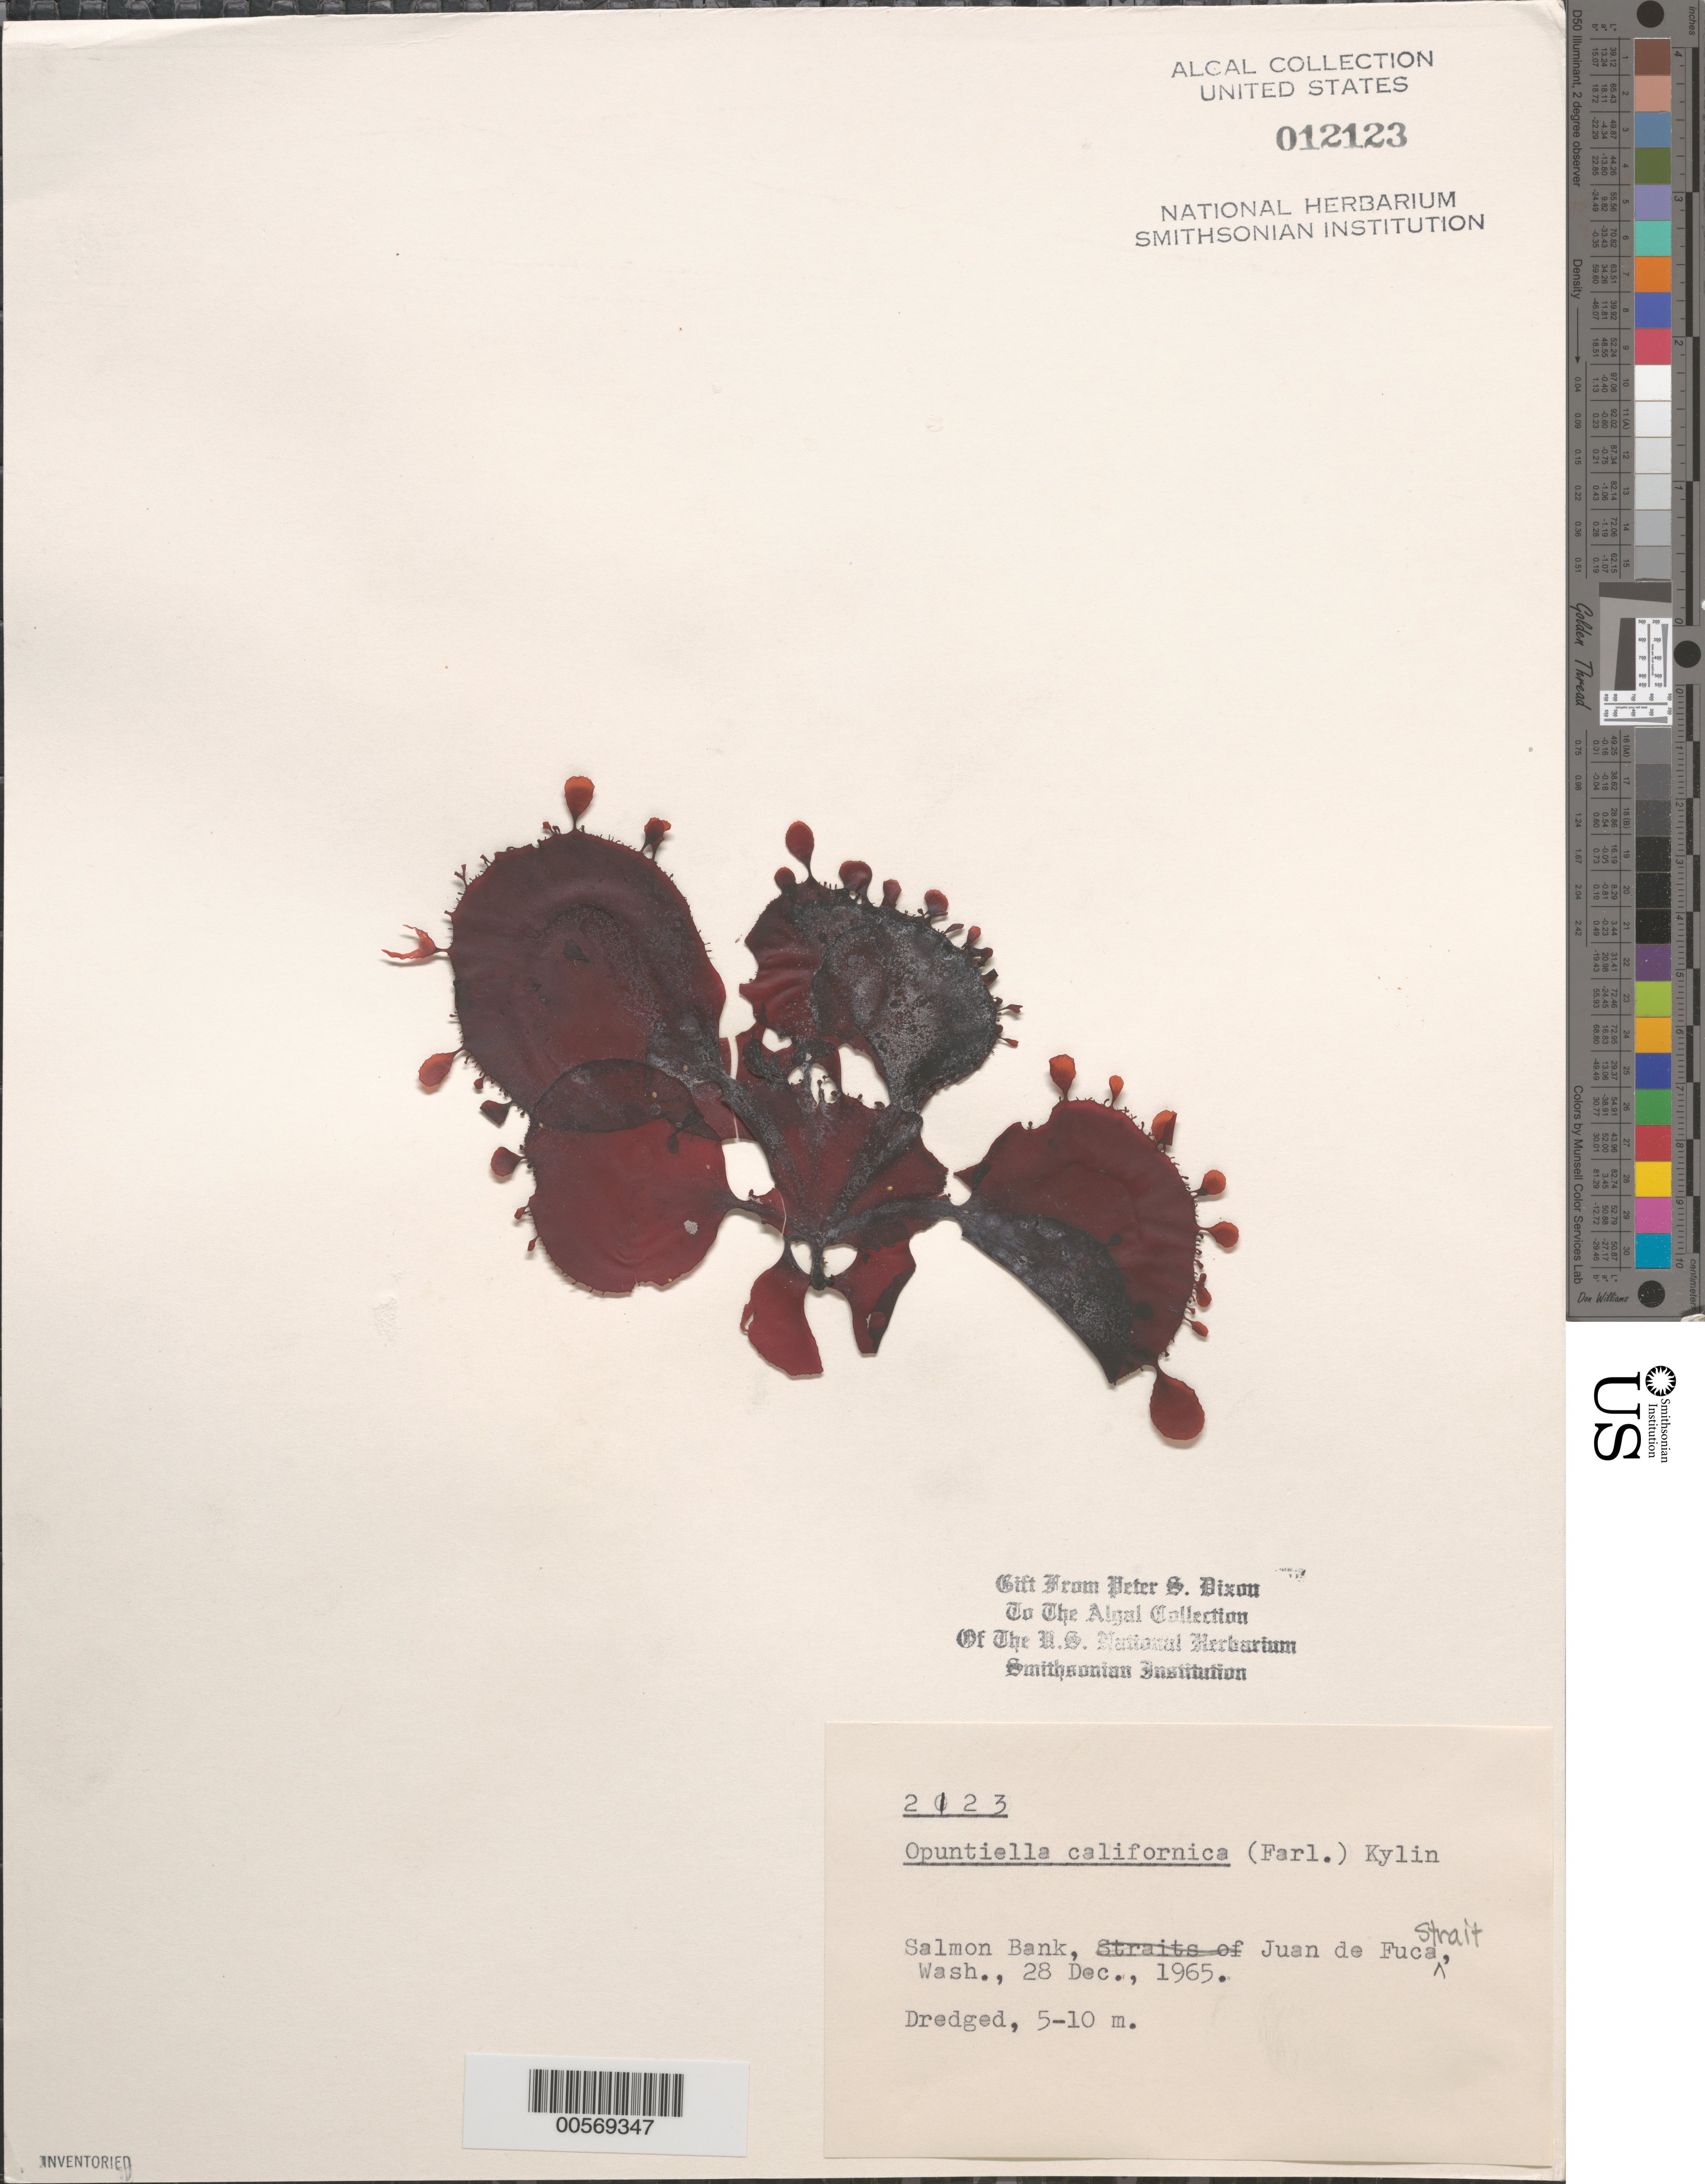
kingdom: Plantae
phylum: Rhodophyta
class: Florideophyceae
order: Gigartinales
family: Furcellariaceae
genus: Opuntiella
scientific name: Opuntiella californica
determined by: Dixon, P. S.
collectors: P. S. Dixon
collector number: PSD 2123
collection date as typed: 28 Dec 1965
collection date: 1965-12-28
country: United States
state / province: Washington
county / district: San Juan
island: San Juan Islands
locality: Salmon Bank, Strait of Juan de Fuca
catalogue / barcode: US 12123